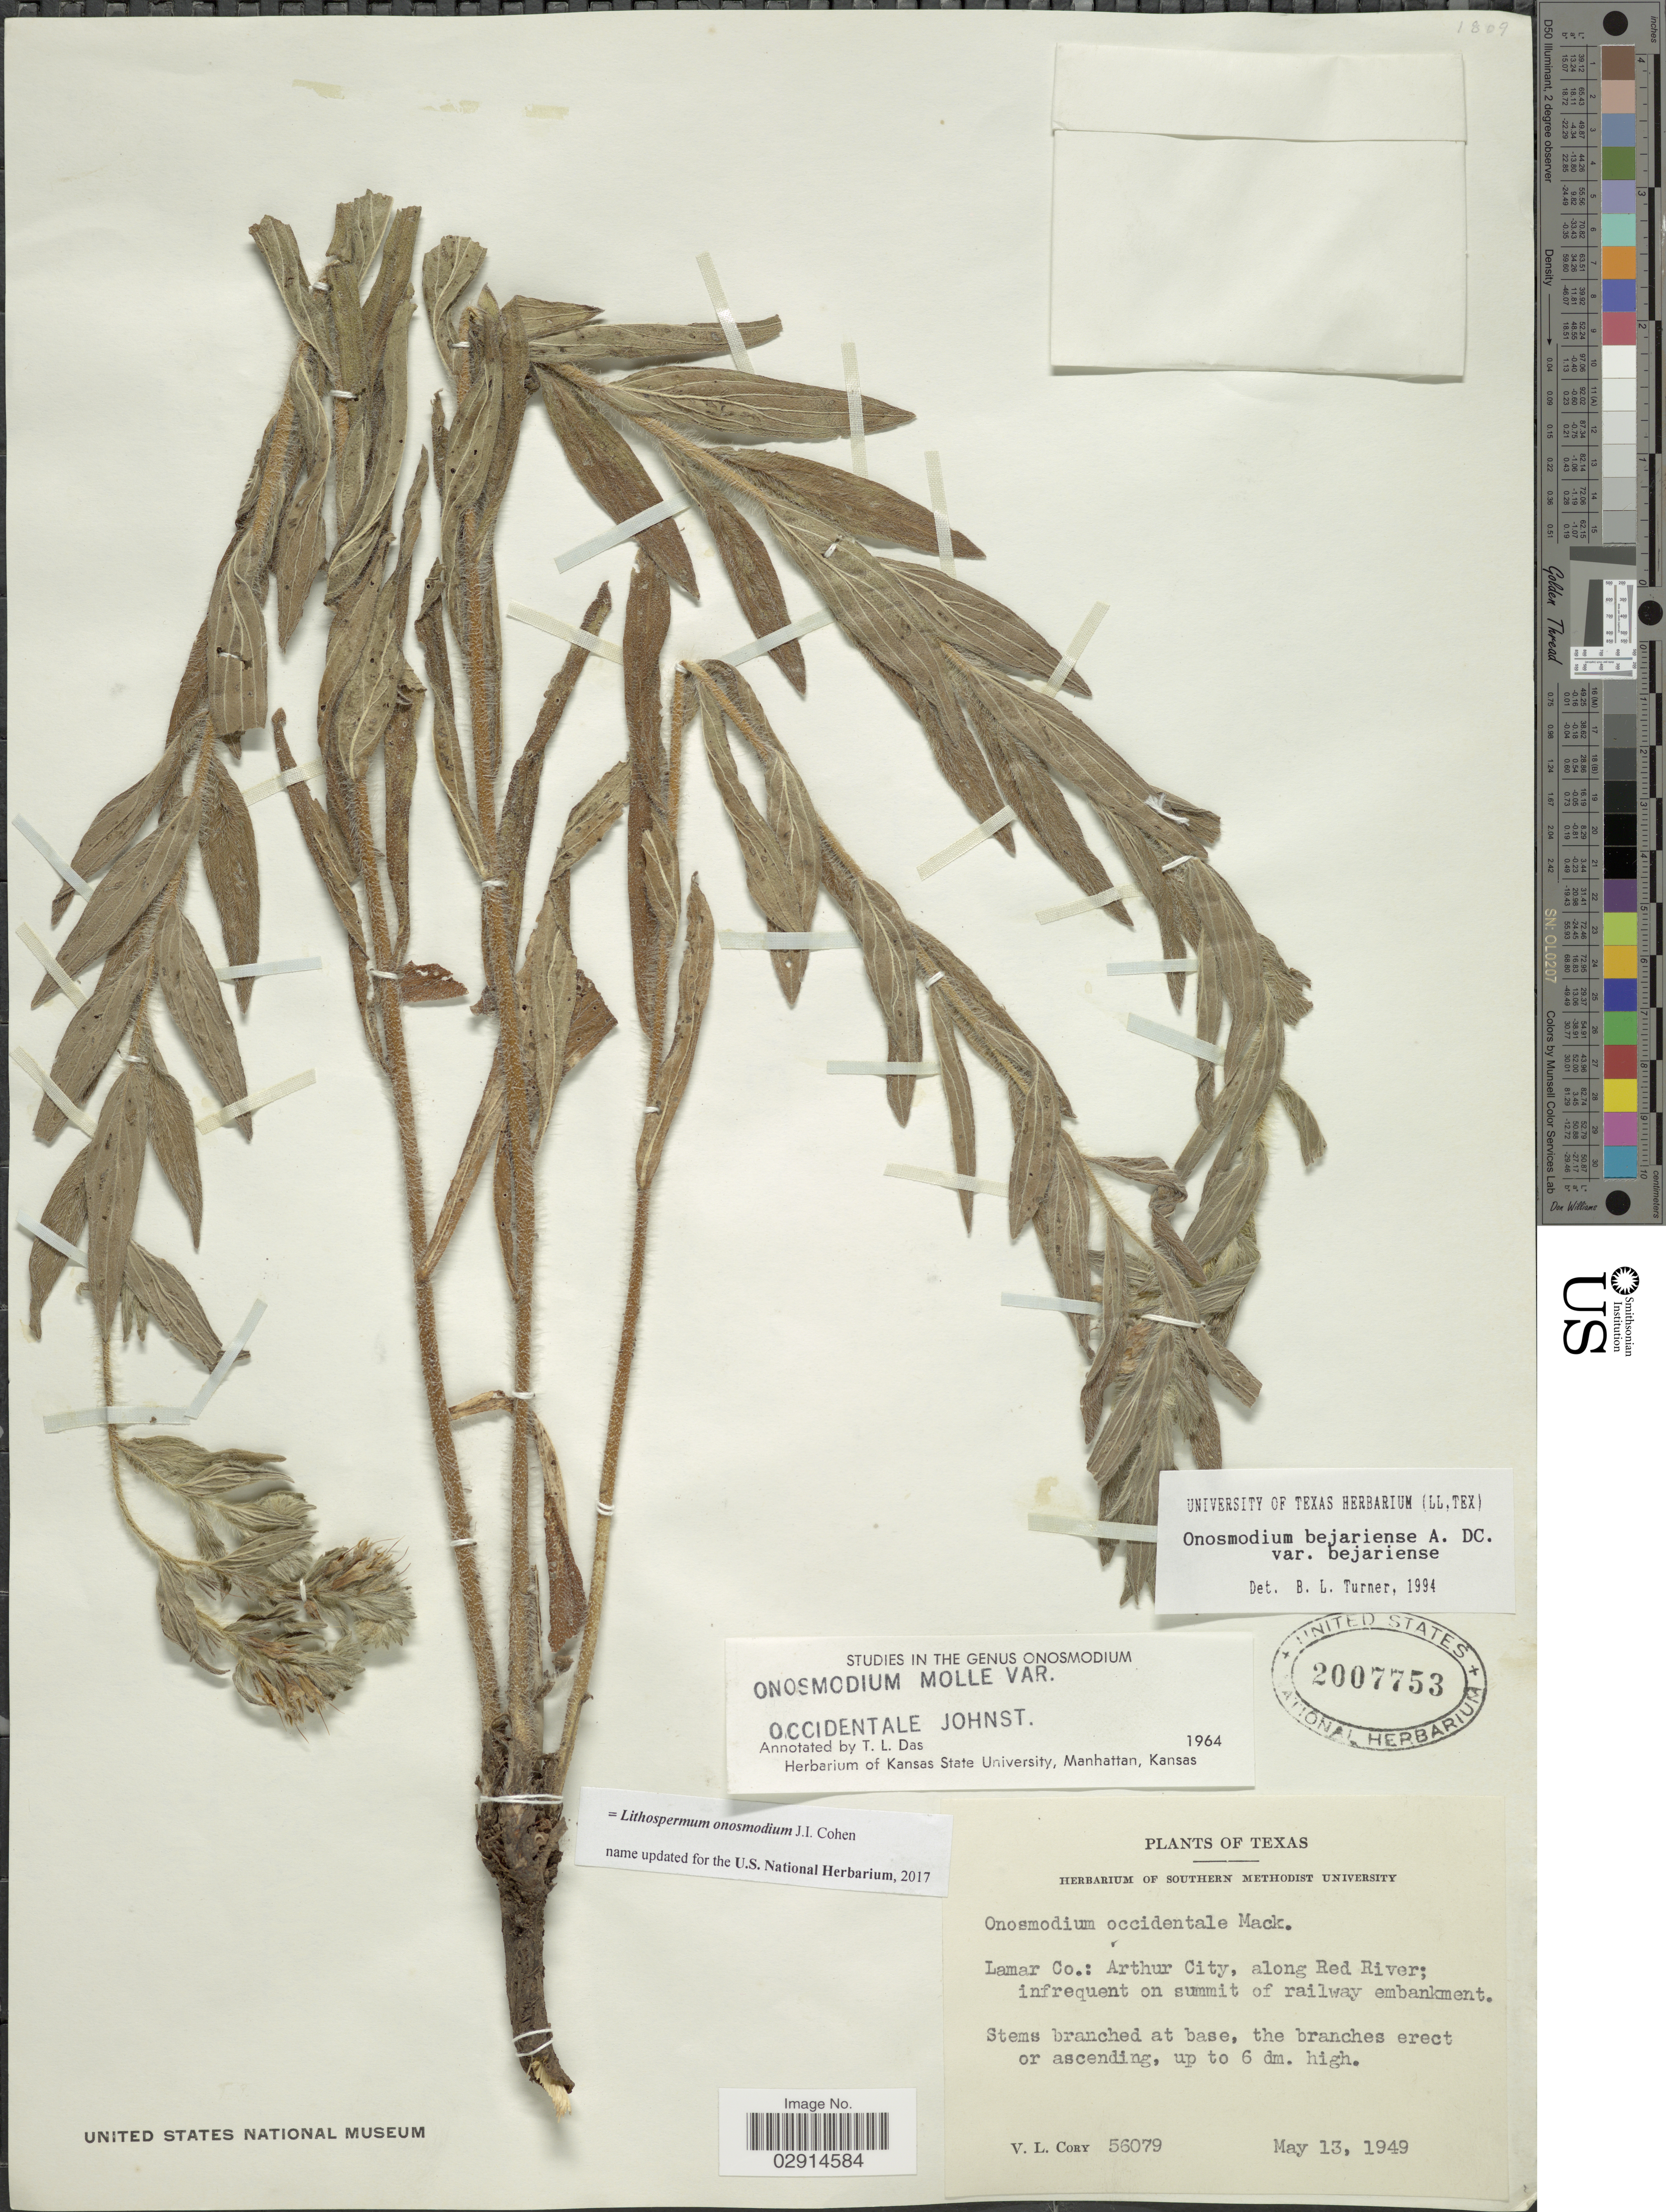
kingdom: Plantae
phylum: Tracheophyta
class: Magnoliopsida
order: Boraginales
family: Boraginaceae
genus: Lithospermum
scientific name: Lithospermum onosmodium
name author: Cohen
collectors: V. Cory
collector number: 56079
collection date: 1949-05-13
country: United States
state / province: Texas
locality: Lamar Co.: Arthur City, along Red River.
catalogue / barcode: US 2007753